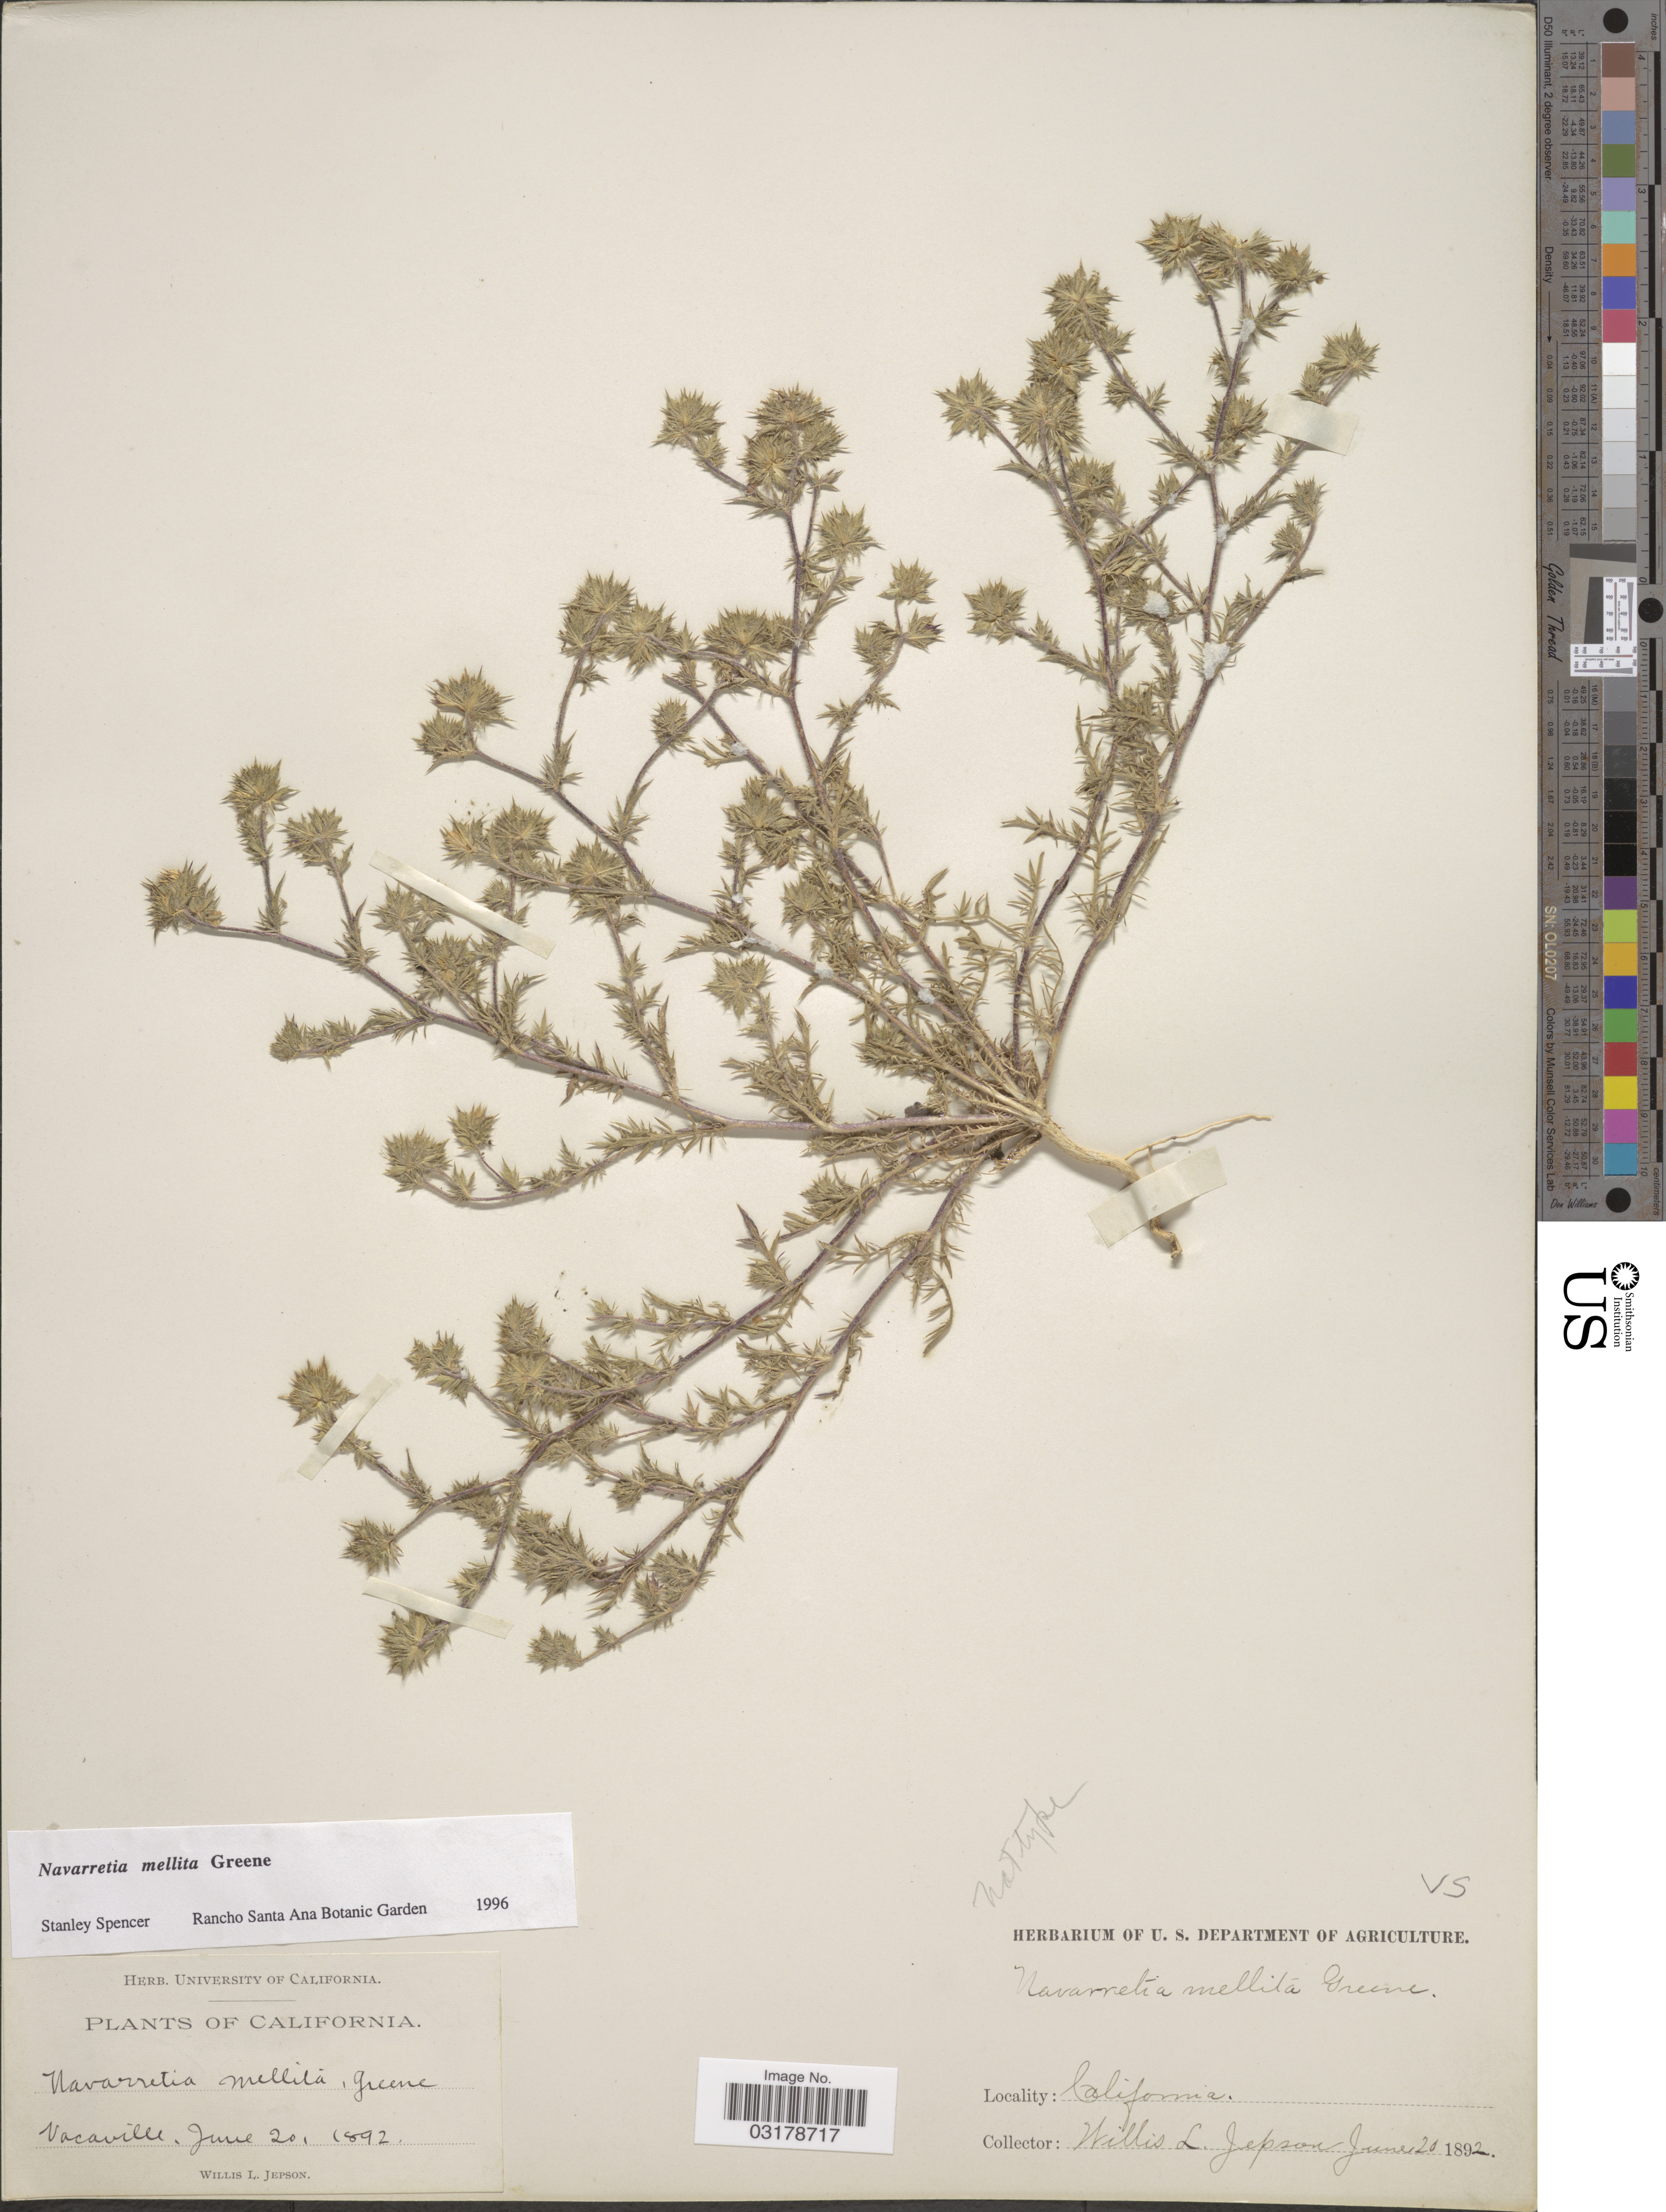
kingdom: Plantae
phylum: Tracheophyta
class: Magnoliopsida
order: Ericales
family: Polemoniaceae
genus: Navarretia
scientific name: Navarretia mellita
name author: Greene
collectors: W. L. Jepson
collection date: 1892-06-20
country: United States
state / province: California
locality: Vacaville.